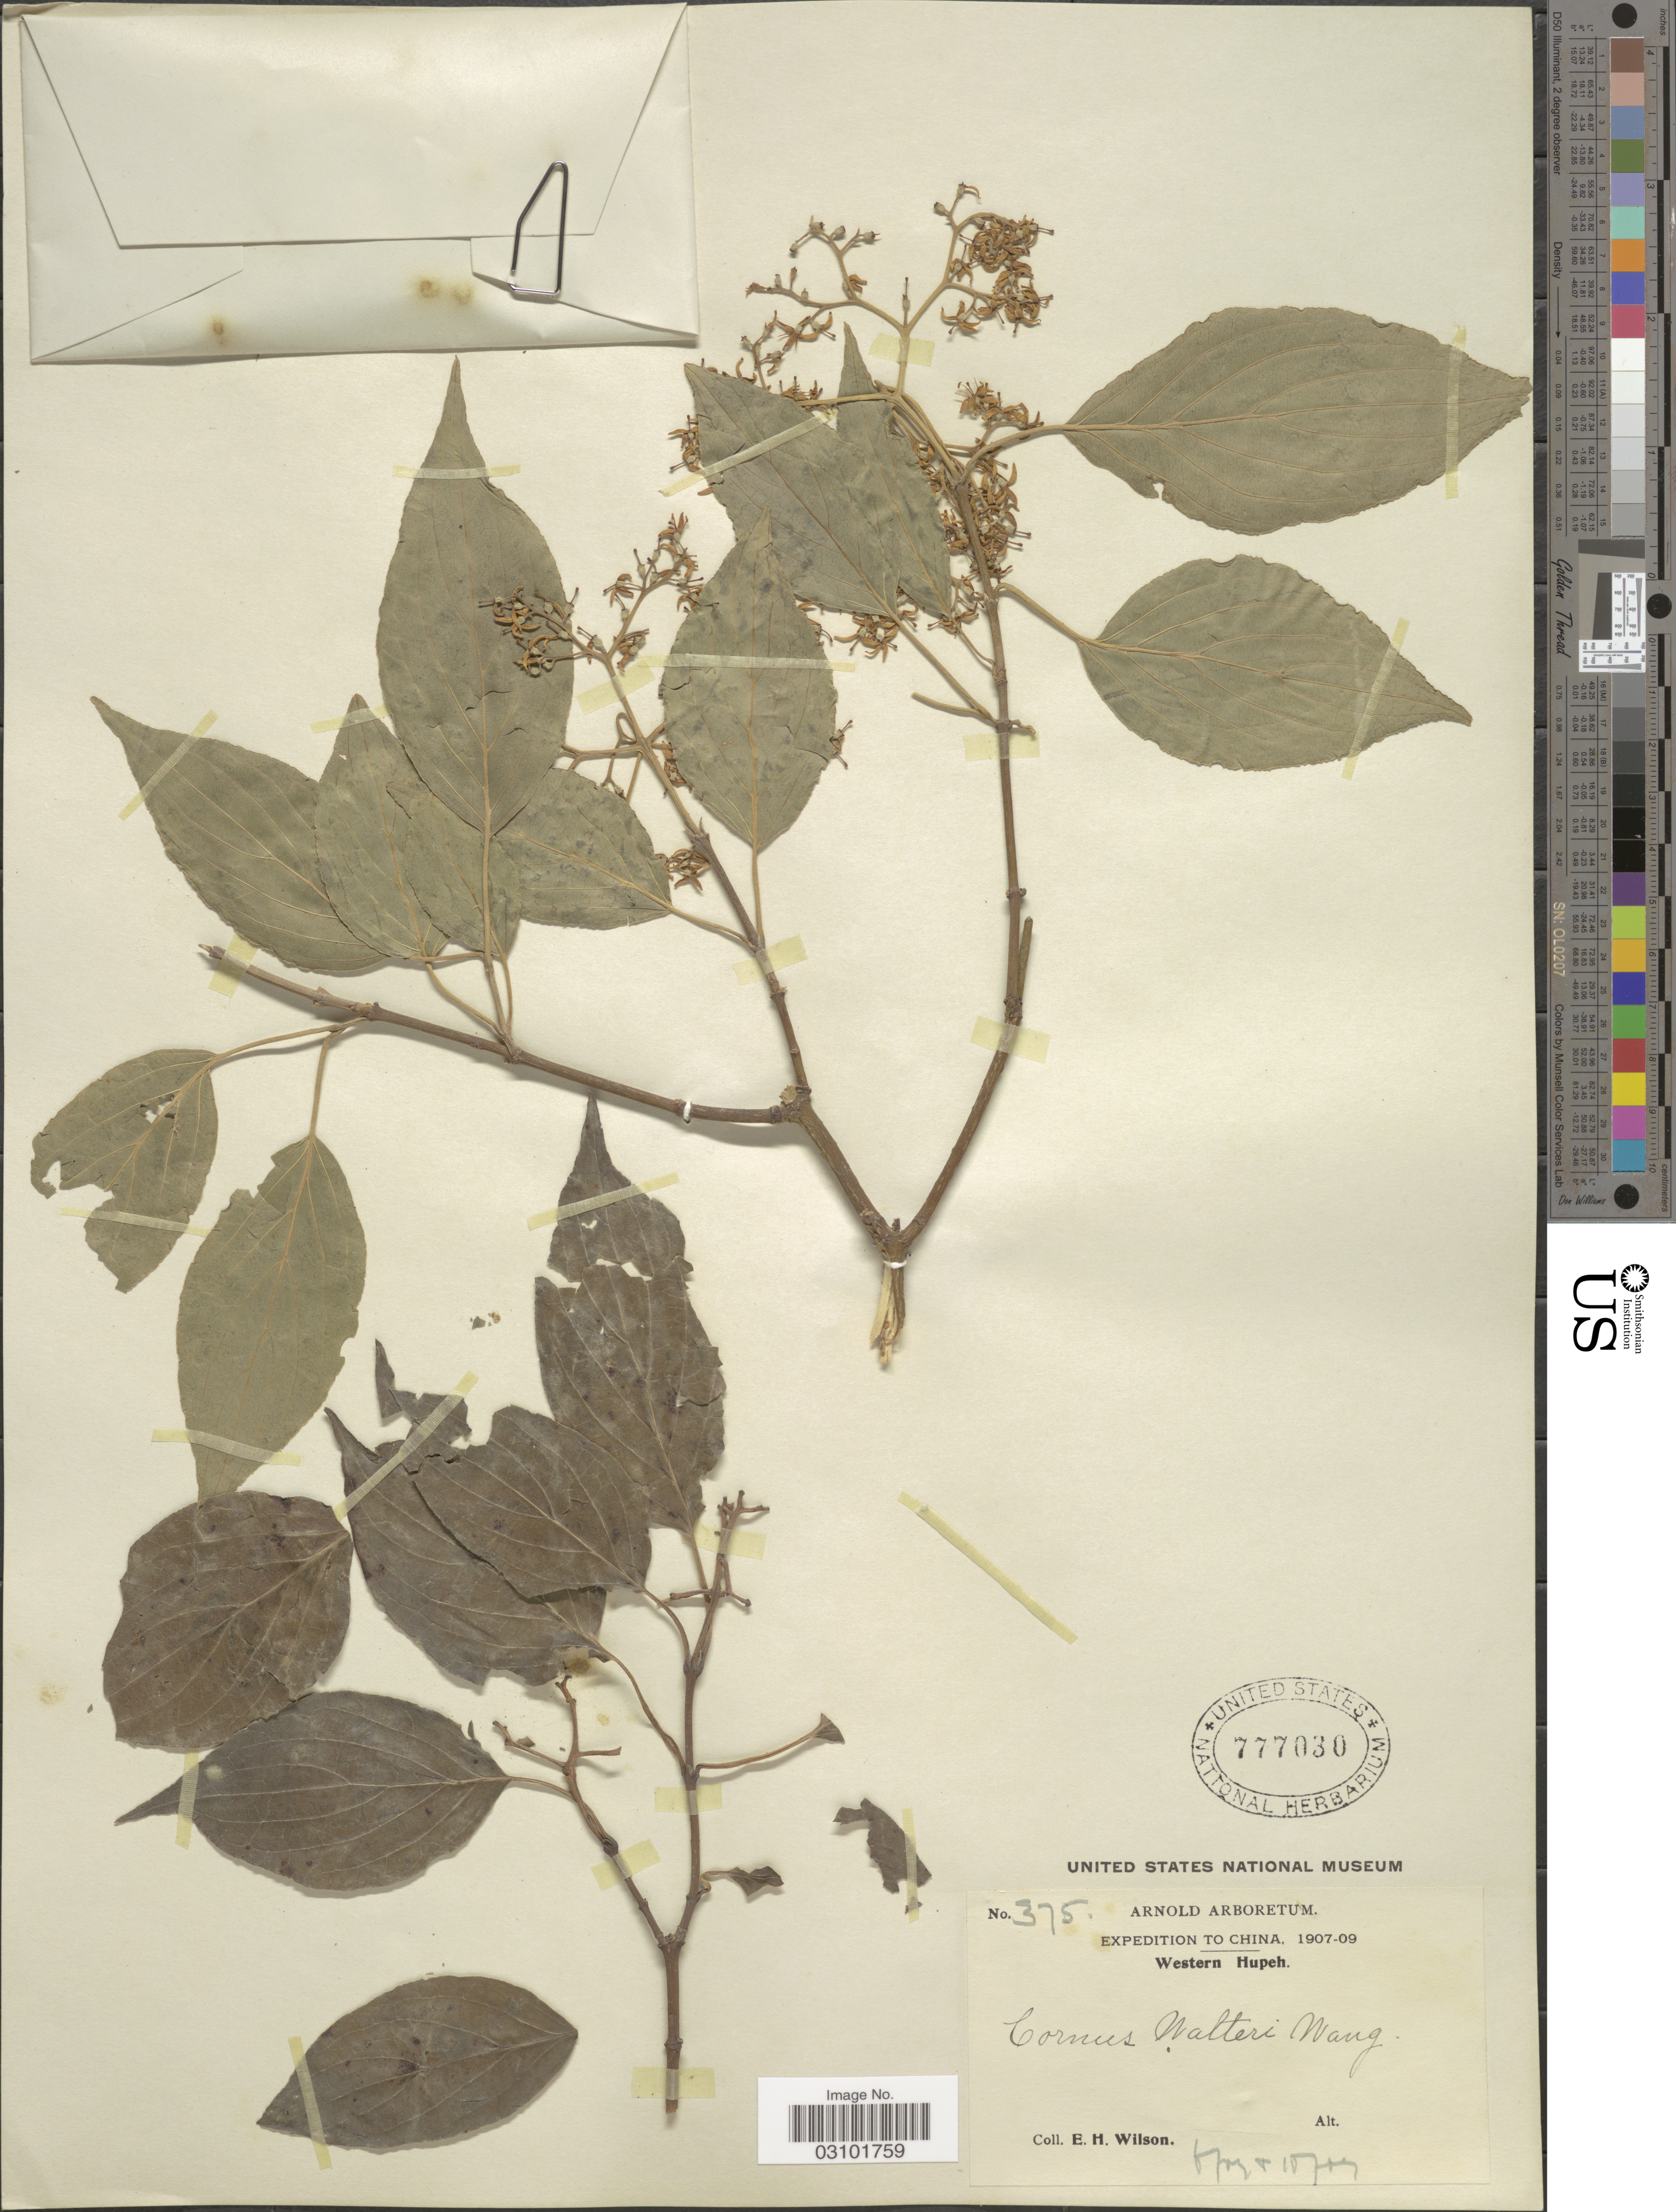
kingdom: Plantae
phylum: Tracheophyta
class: Magnoliopsida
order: Cornales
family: Cornaceae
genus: Cornus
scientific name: Cornus walteri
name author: Wangerin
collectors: E. Wilson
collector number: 375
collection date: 1909-06/1909-10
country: China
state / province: Hubei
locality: Western Hupeh.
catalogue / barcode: US 777030